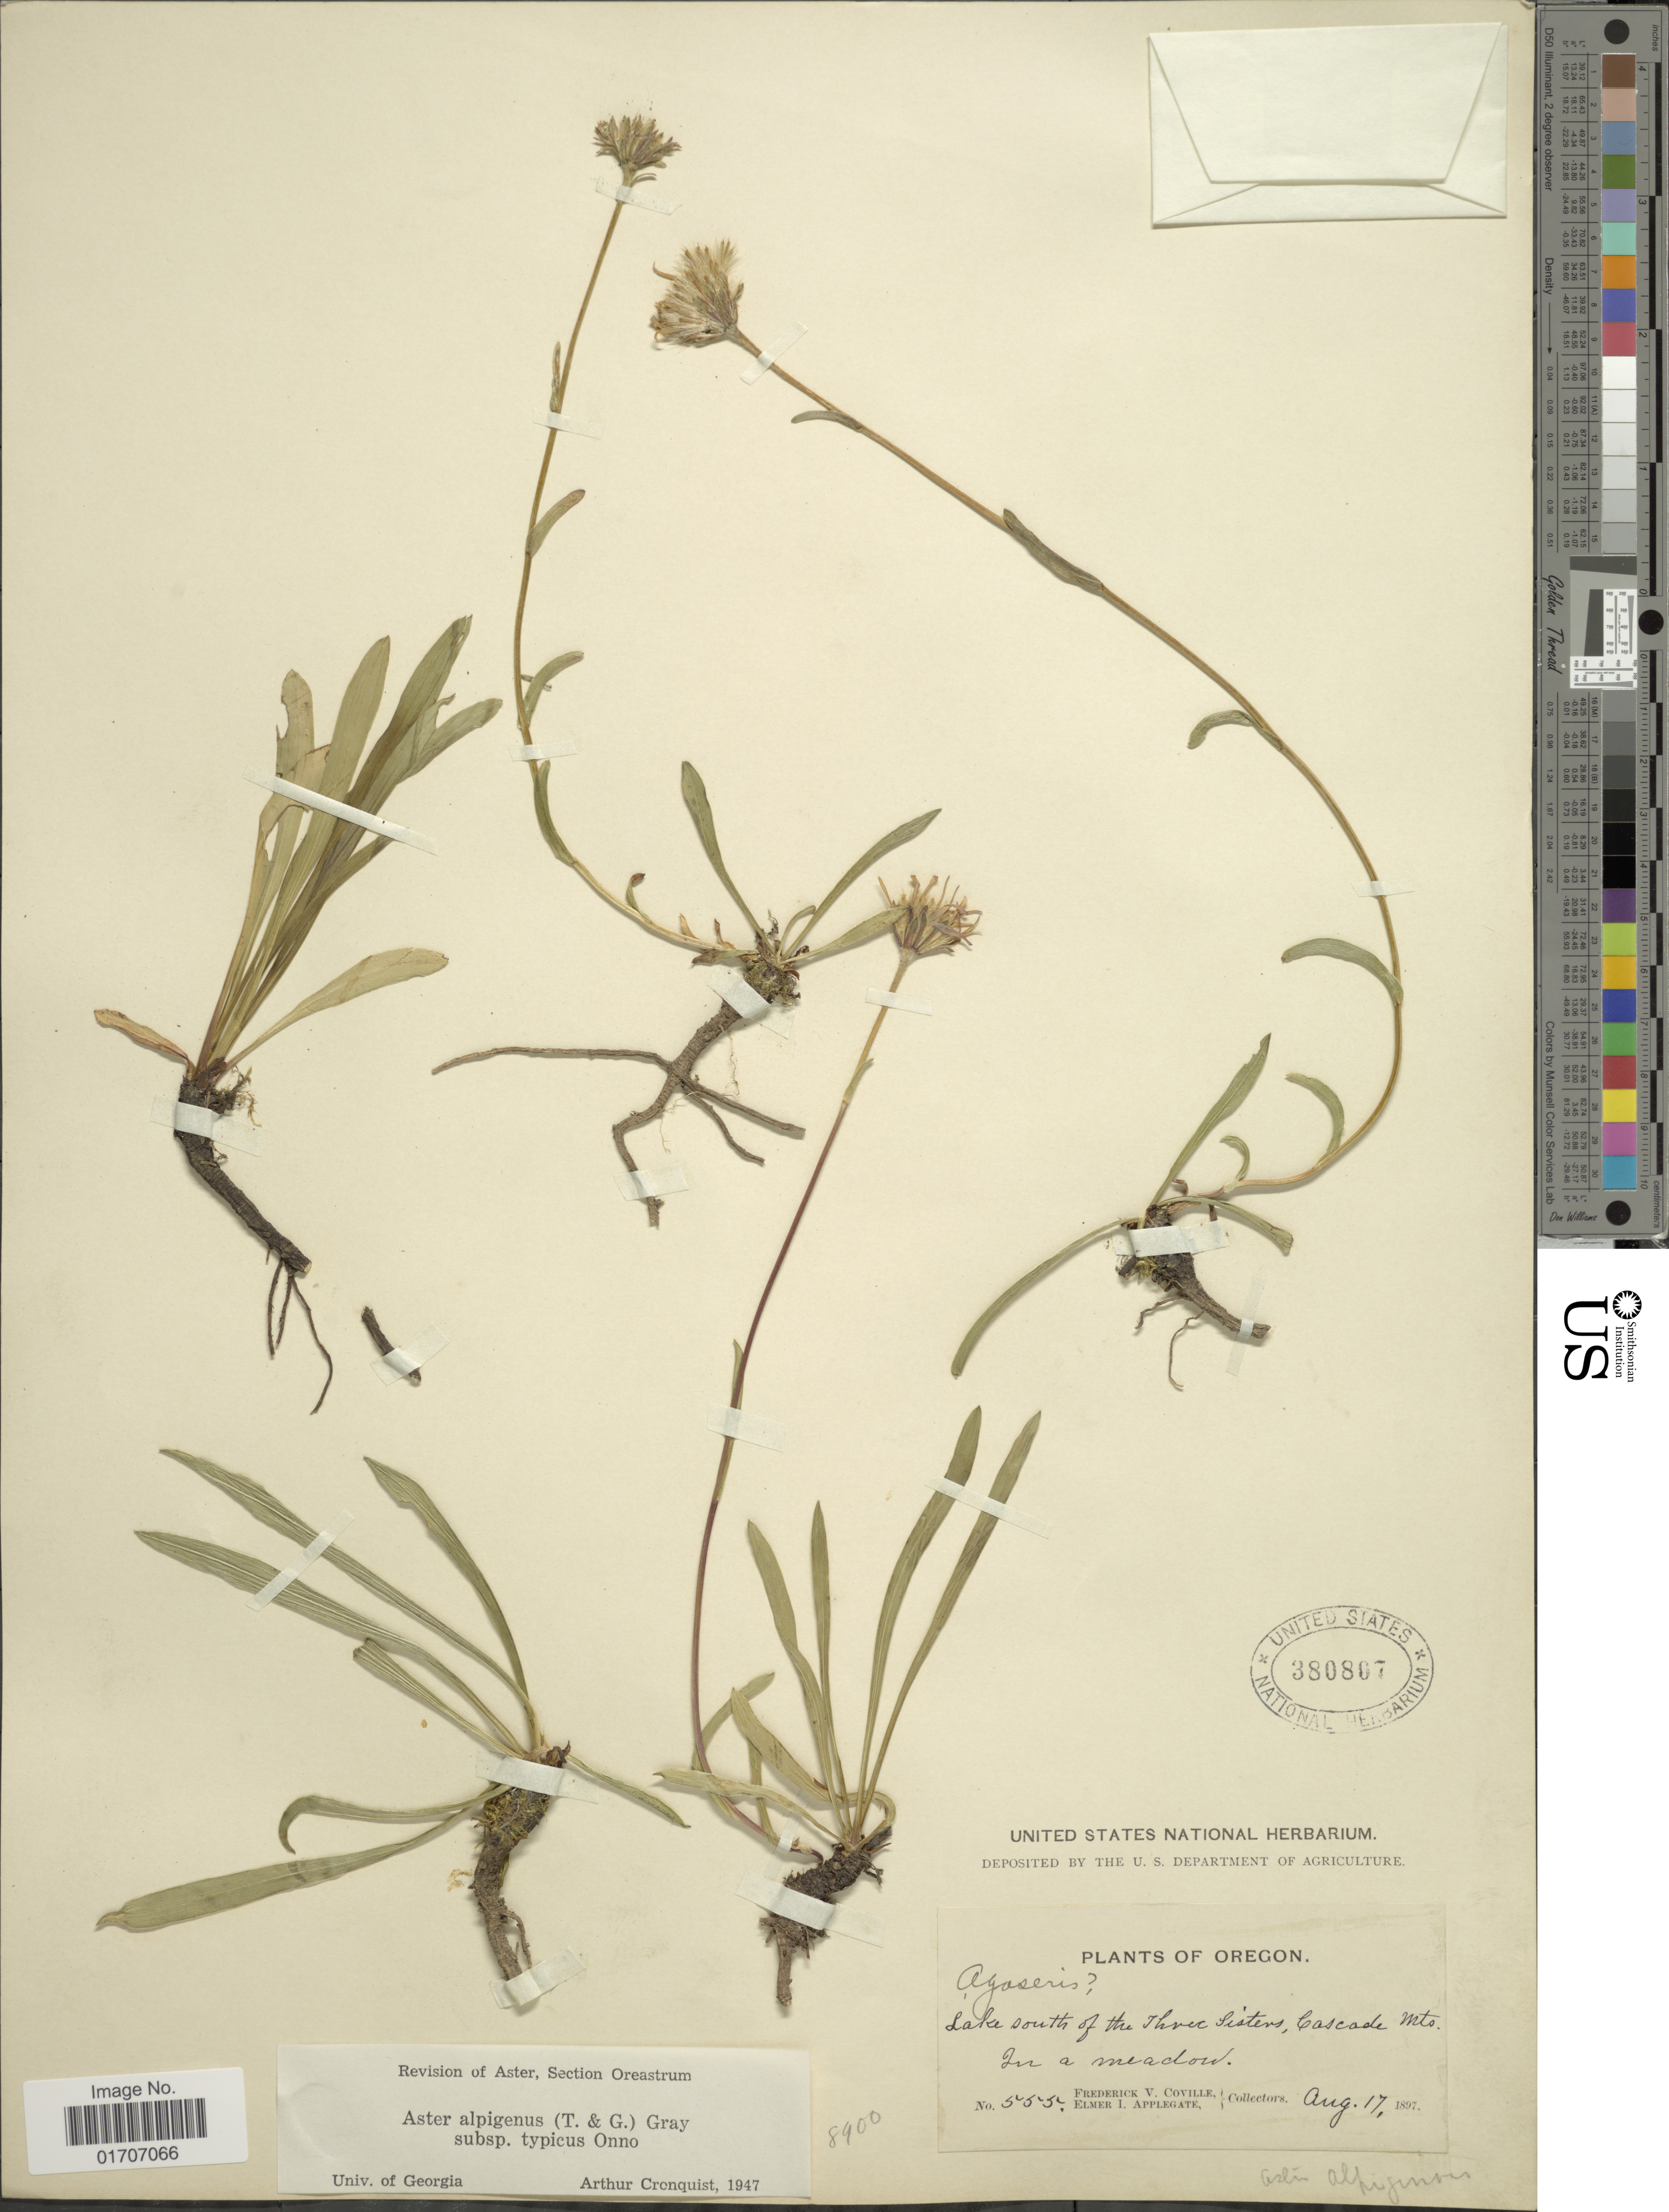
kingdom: Plantae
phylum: Tracheophyta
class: Magnoliopsida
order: Asterales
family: Asteraceae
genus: Oreostemma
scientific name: Oreostemma alpigenum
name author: (Torr. & A. Gray) Greene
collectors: F. V. Coville & E. I. Applegate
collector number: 555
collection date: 1897-08-17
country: United States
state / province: Oregon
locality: Lake south of the Thoer Sisters, Cascade Mts. In a meadow.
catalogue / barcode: US 380807